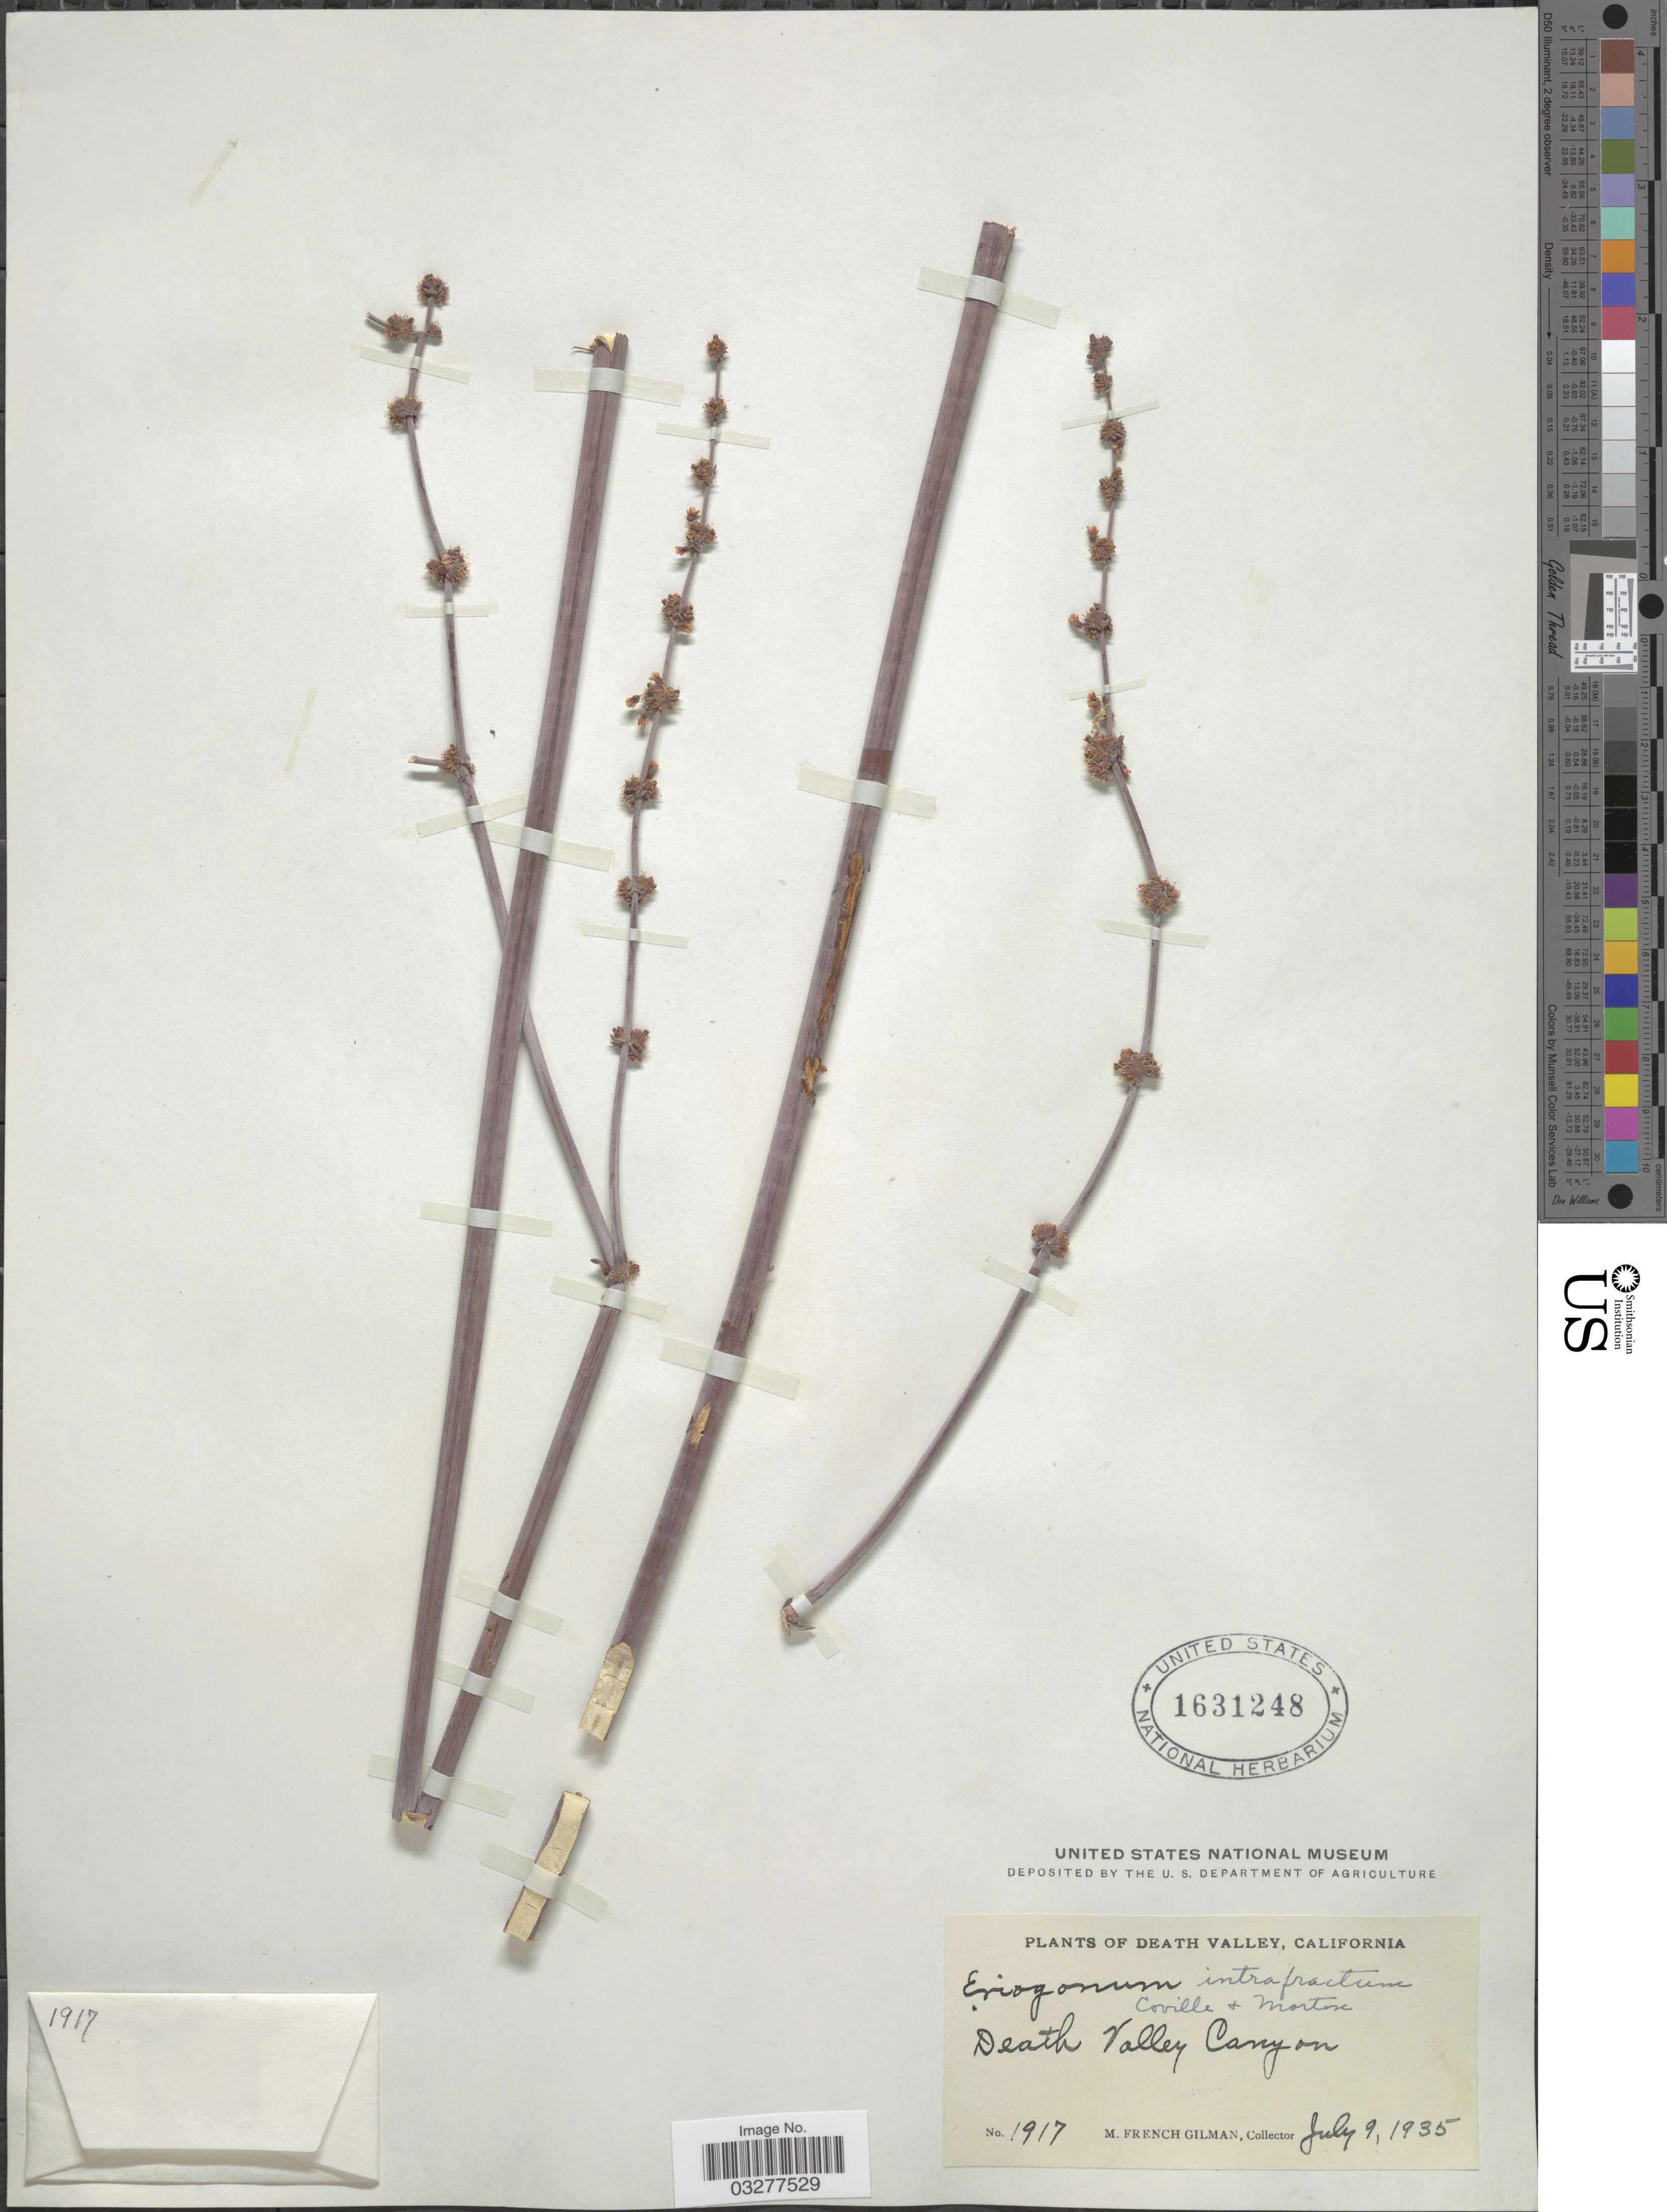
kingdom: Plantae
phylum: Tracheophyta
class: Magnoliopsida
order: Caryophyllales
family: Polygonaceae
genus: Eriogonum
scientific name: Eriogonum intrafractum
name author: Coville & C.V. Morton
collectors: M. F. Gilman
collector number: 1917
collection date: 1935-07-09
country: United States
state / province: California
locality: Death Valley, Death Valley Canyon.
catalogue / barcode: US 1631248